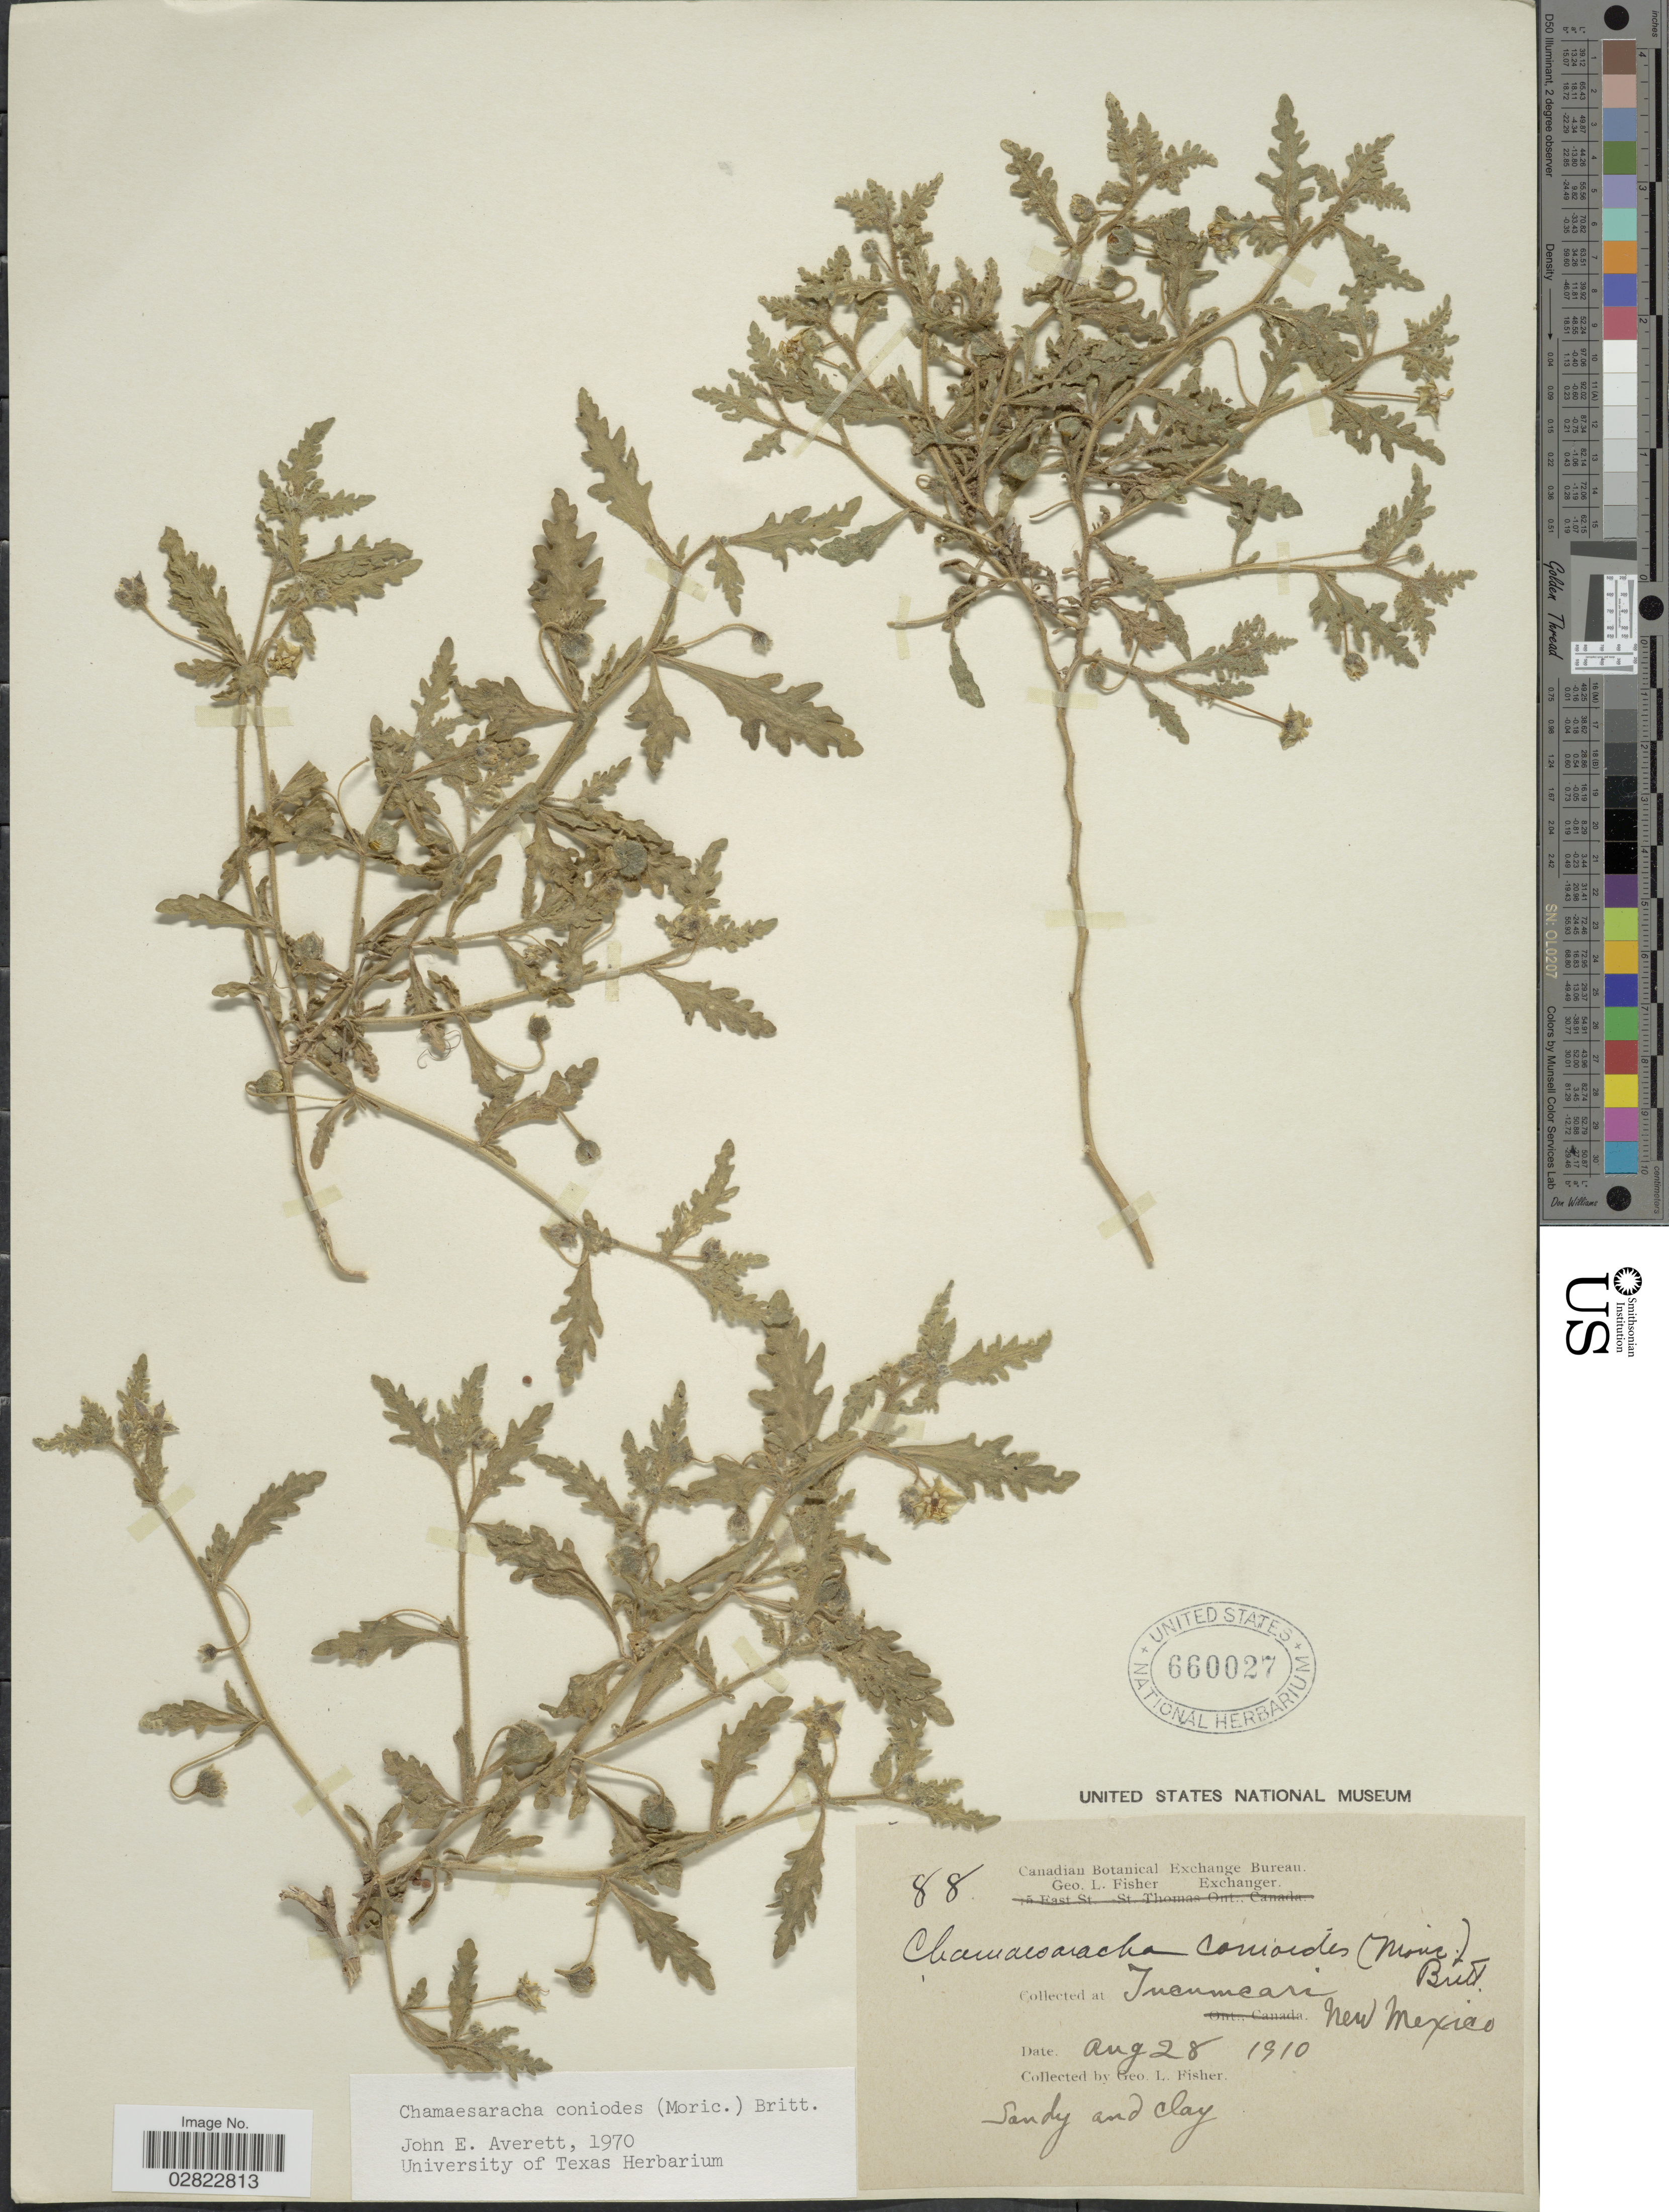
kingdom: Plantae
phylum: Tracheophyta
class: Magnoliopsida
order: Solanales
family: Solanaceae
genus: Chamaesaracha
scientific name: Chamaesaracha coniodes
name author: (Moric. ex Dunal) Britton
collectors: G. L. Fisher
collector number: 88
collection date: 1910-08-28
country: United States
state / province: New Mexico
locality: Tucumcari.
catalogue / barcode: US 660027